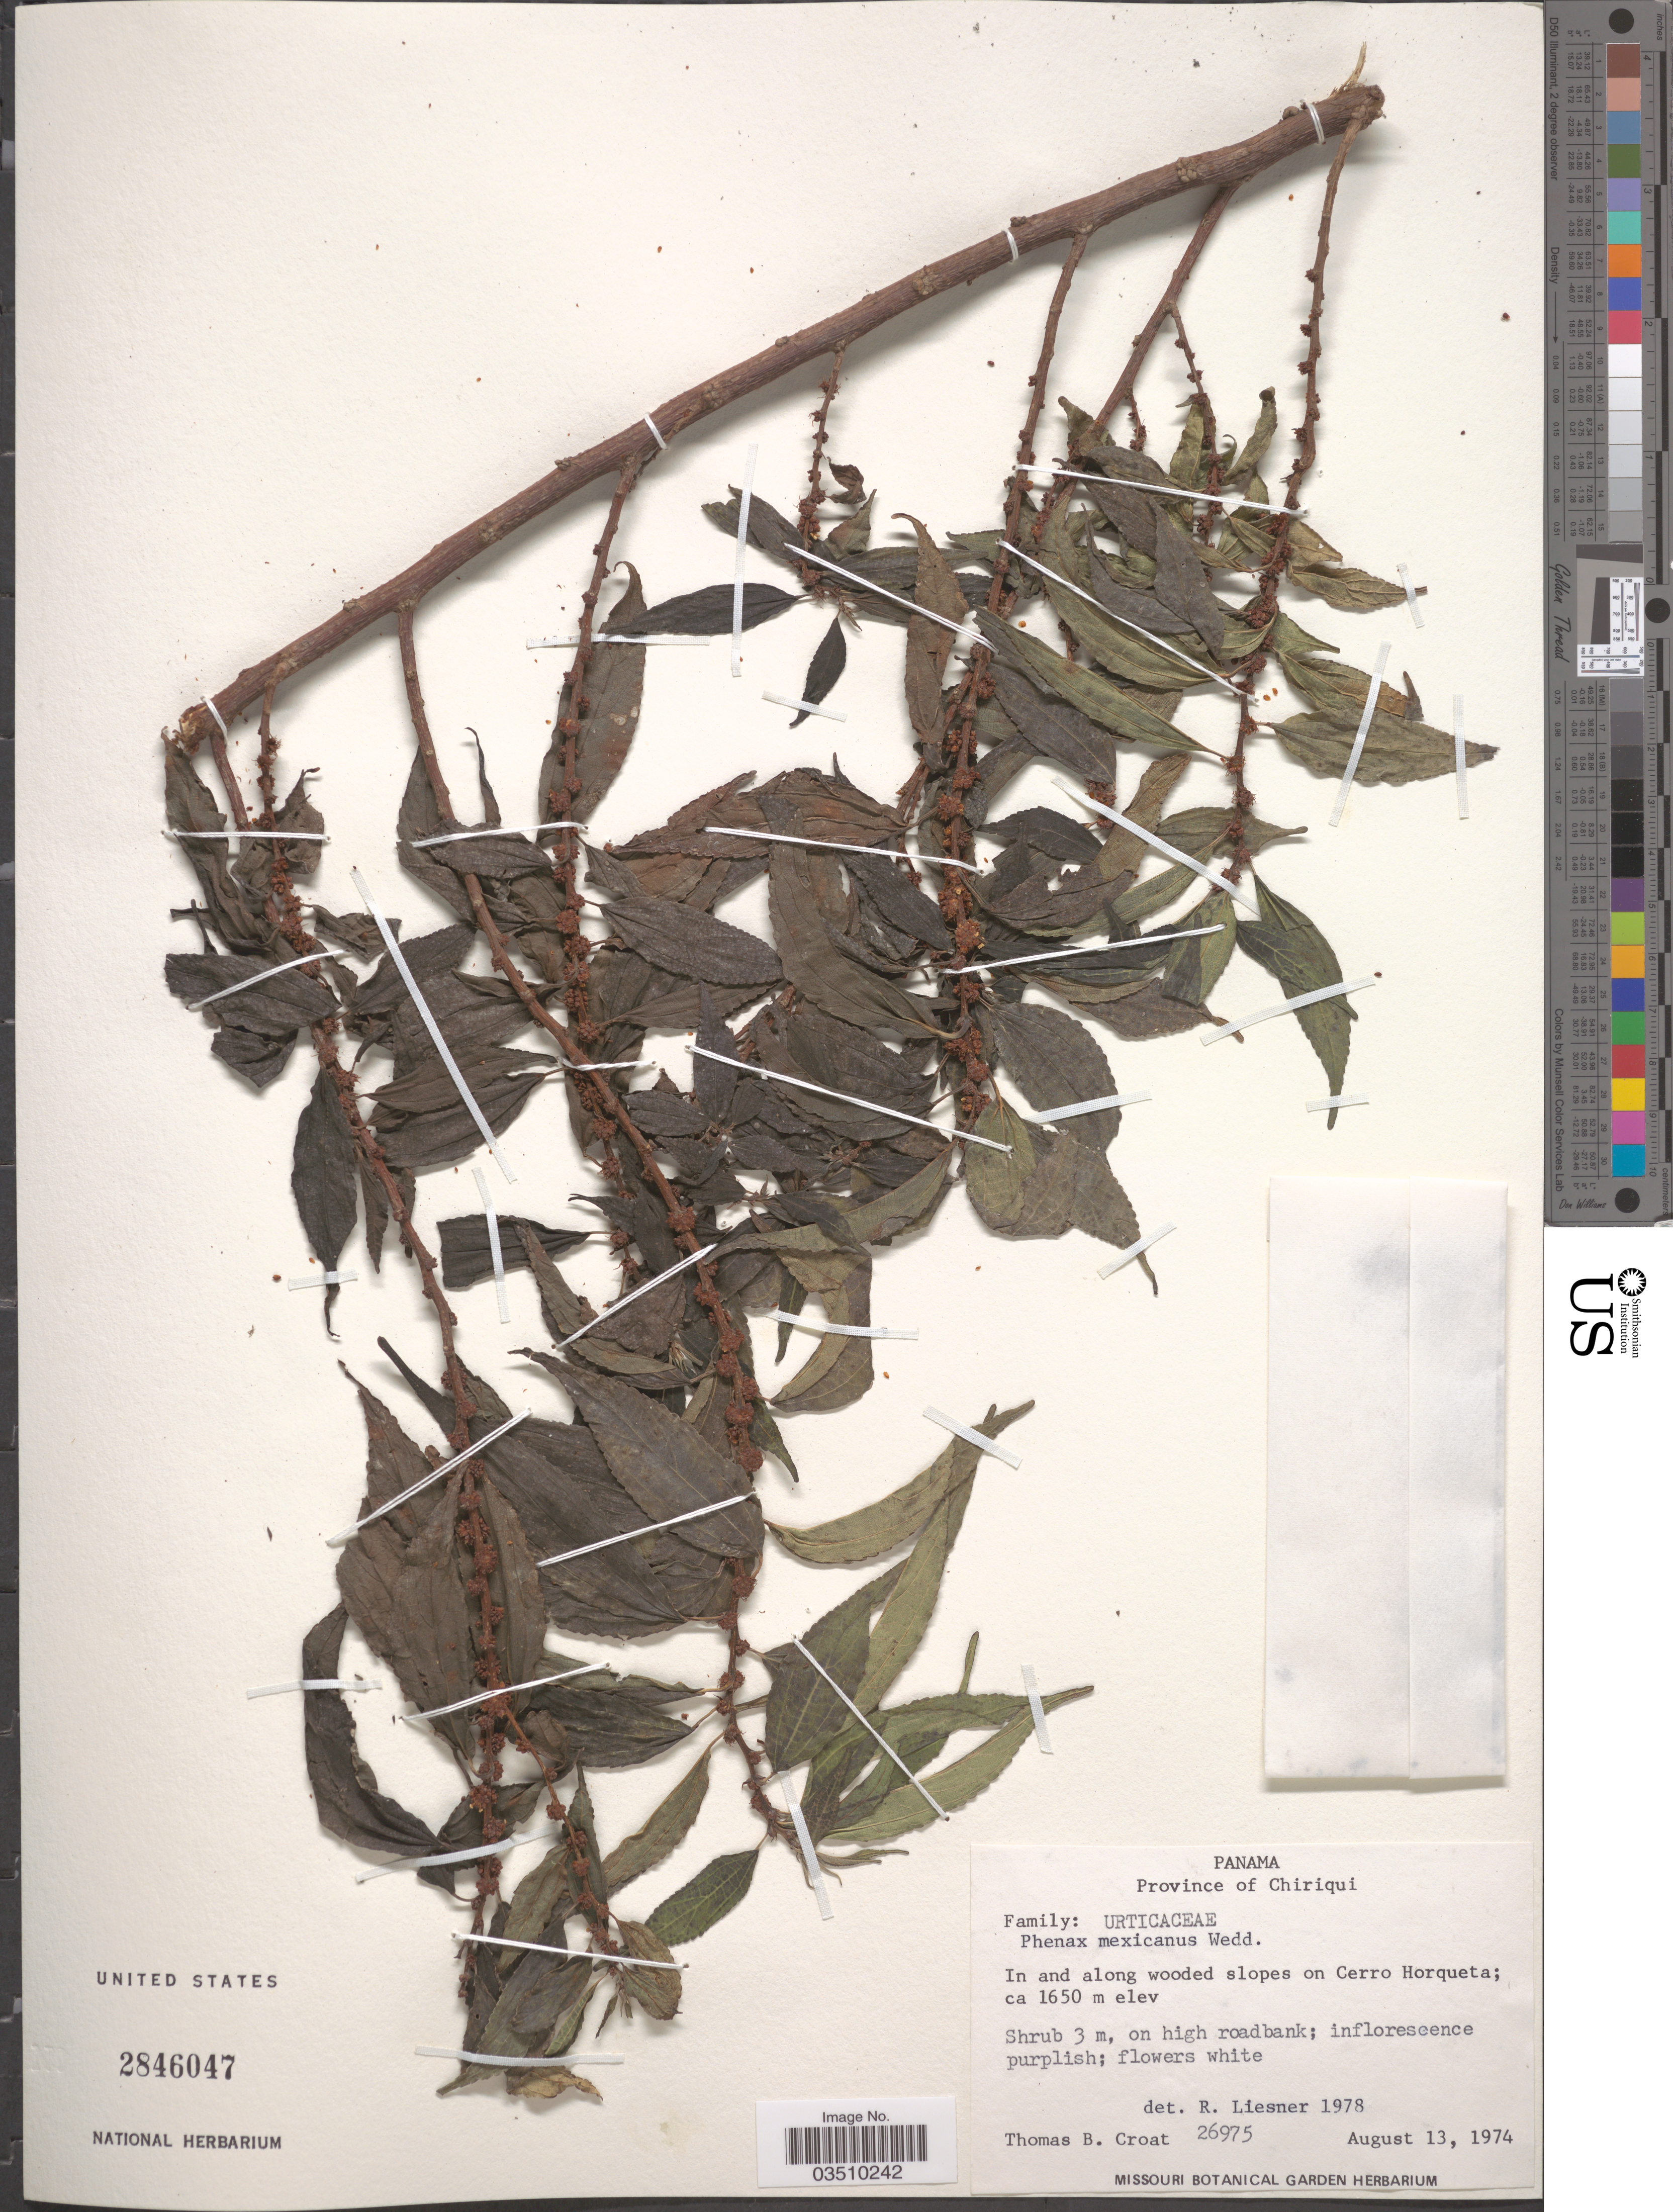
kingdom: Plantae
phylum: Tracheophyta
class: Magnoliopsida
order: Rosales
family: Urticaceae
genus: Phenax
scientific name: Phenax mexicanus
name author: Wedd.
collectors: T. B. Croat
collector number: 26975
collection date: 1974-08-13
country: Panama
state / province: Chiriqui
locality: In and along wooded slopes on Cerro Horqueta.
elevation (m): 1650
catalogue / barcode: US 2846047